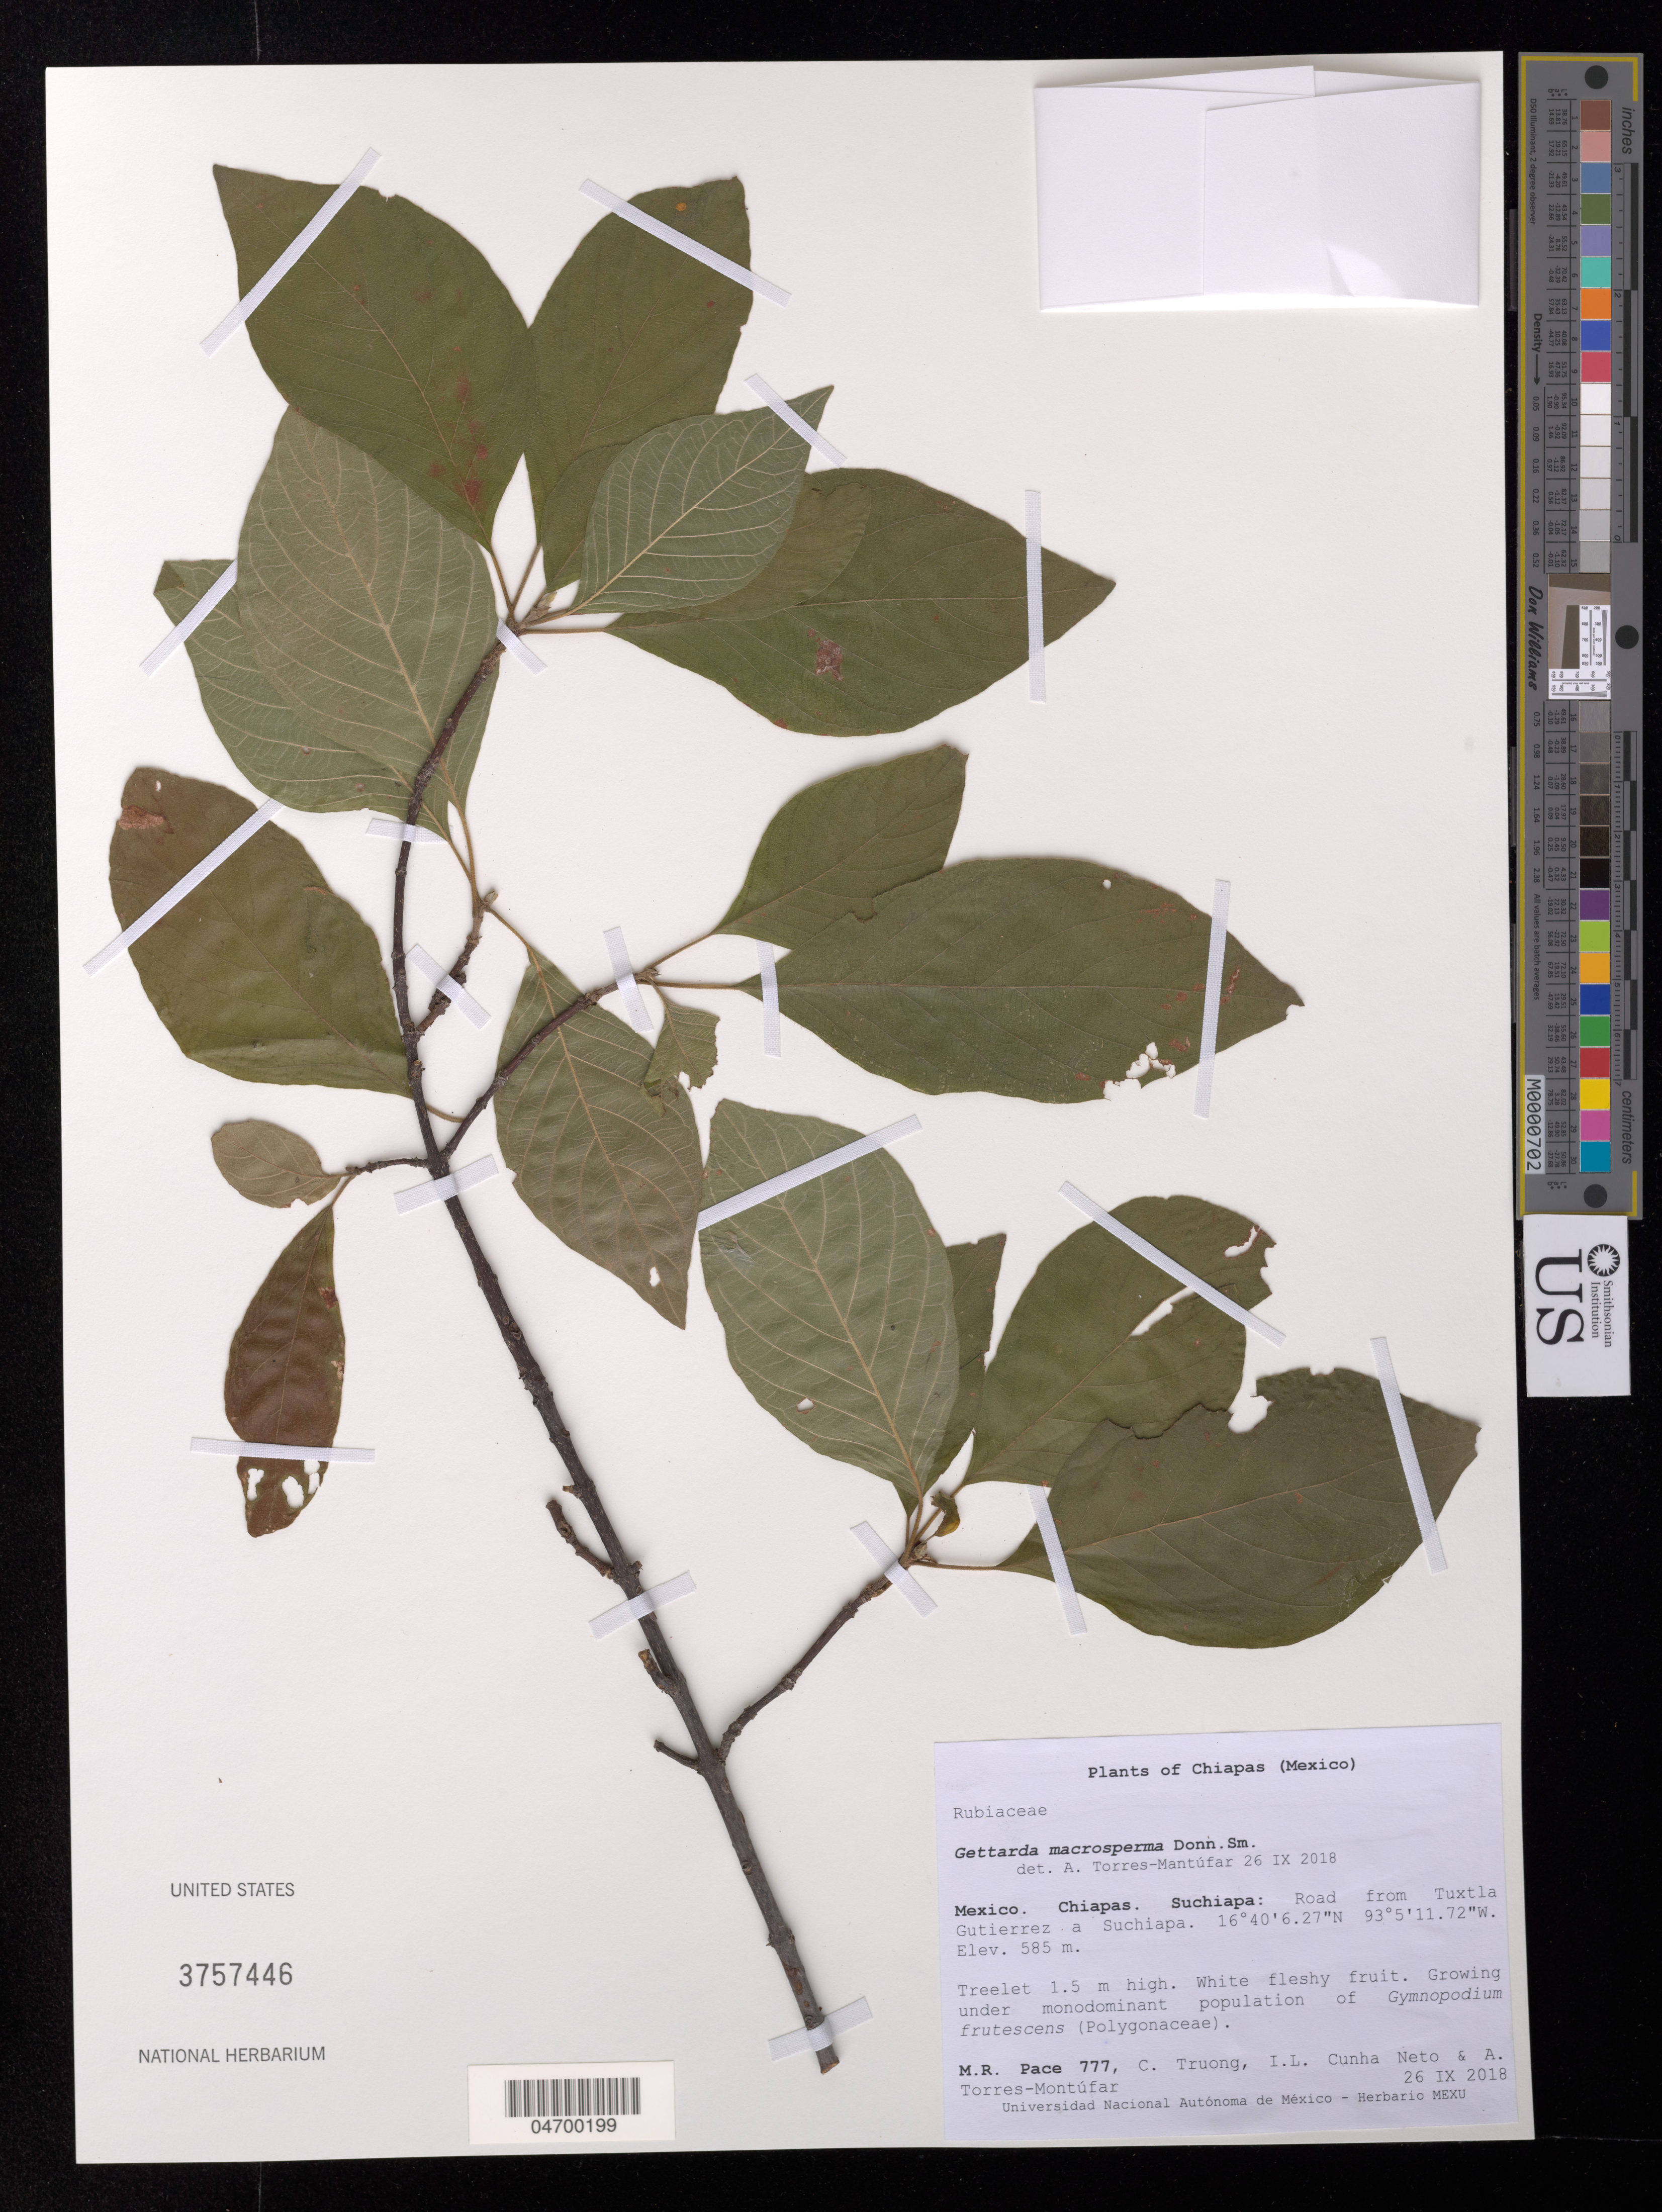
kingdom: Plantae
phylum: Tracheophyta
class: Magnoliopsida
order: Gentianales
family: Rubiaceae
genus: Guettarda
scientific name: Guettarda macrosperma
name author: Donn. Sm.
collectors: M. R. Pace, C. Truong, I. L. Cunha Neto & A. Torres-Montúfar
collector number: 777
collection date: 2018-09-26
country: Mexico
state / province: Chiapas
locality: Suchiapa: Road from Tuxtla Gutierrez a Suchiapa.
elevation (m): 585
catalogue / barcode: US 3757446